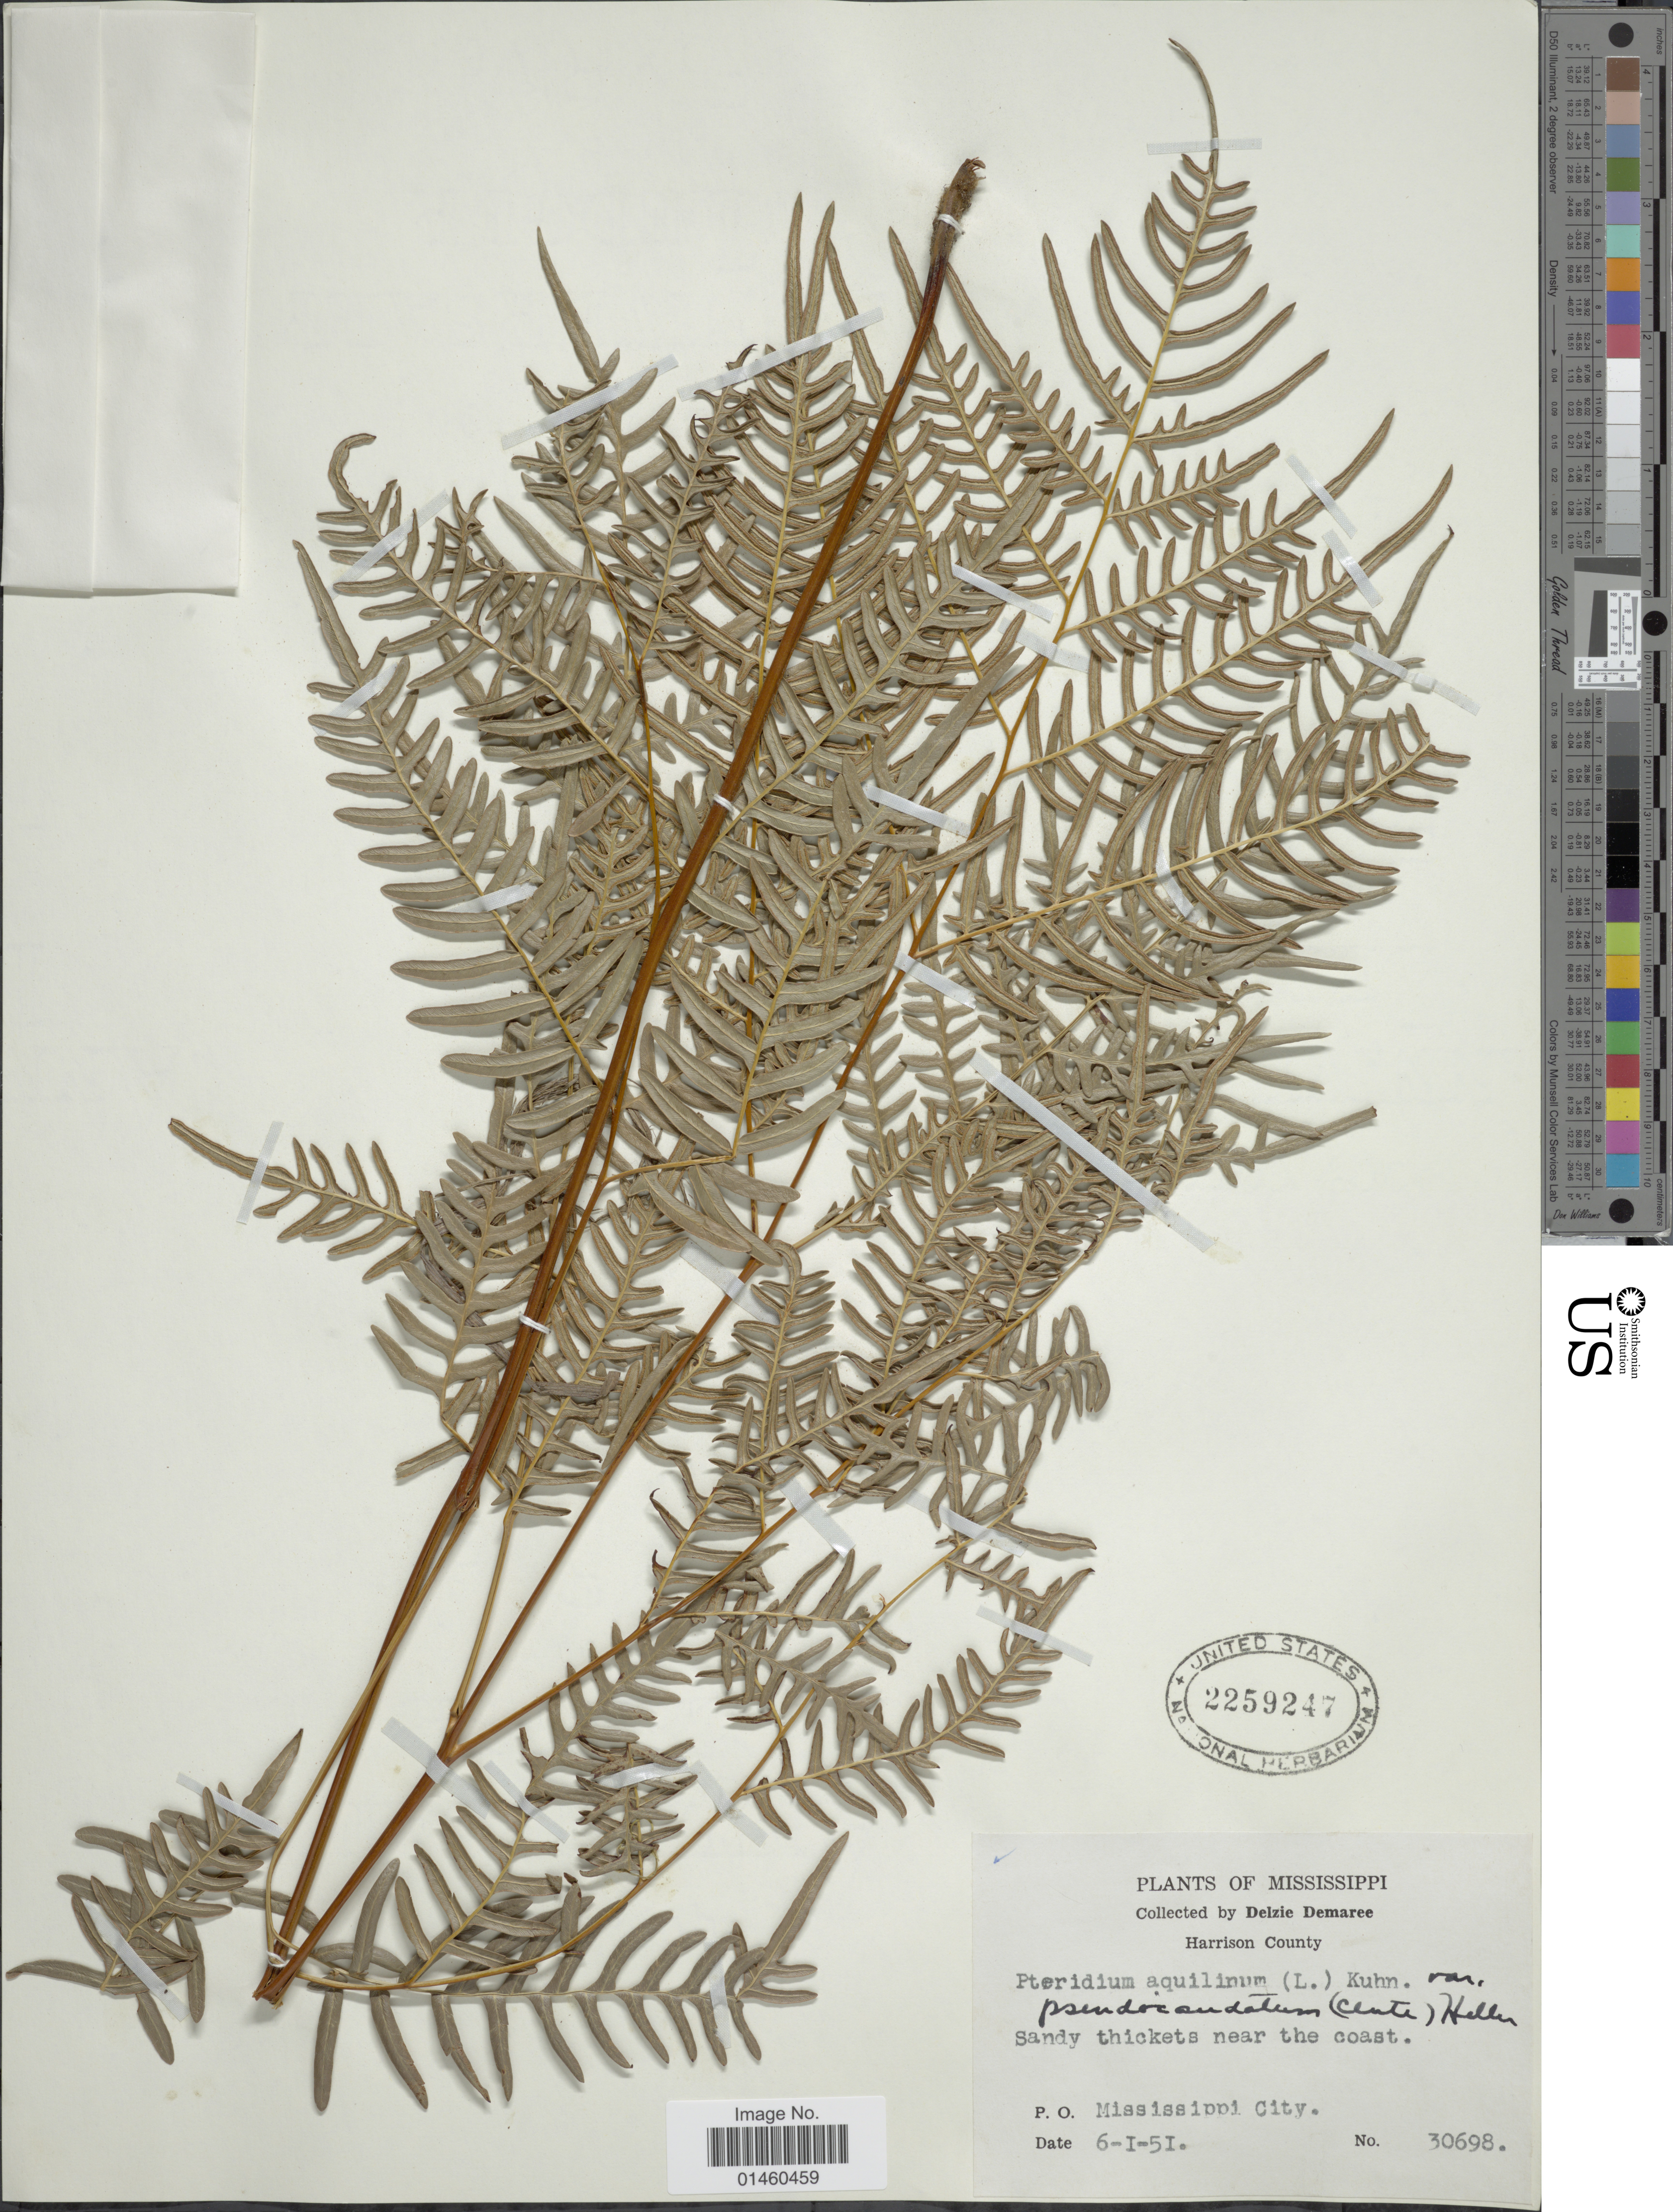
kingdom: Plantae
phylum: Tracheophyta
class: Polypodiopsida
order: Polypodiales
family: Dennstaedtiaceae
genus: Pteridium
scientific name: Pteridium aquilinum var. pseudocaudatum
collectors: D. Demaree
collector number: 30698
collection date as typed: Transcribed d/m/y: 6/1/51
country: United States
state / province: Mississippi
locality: Harrison County, Sandy thickets near the coast, P.O. Mississippi City.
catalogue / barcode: US 2259247